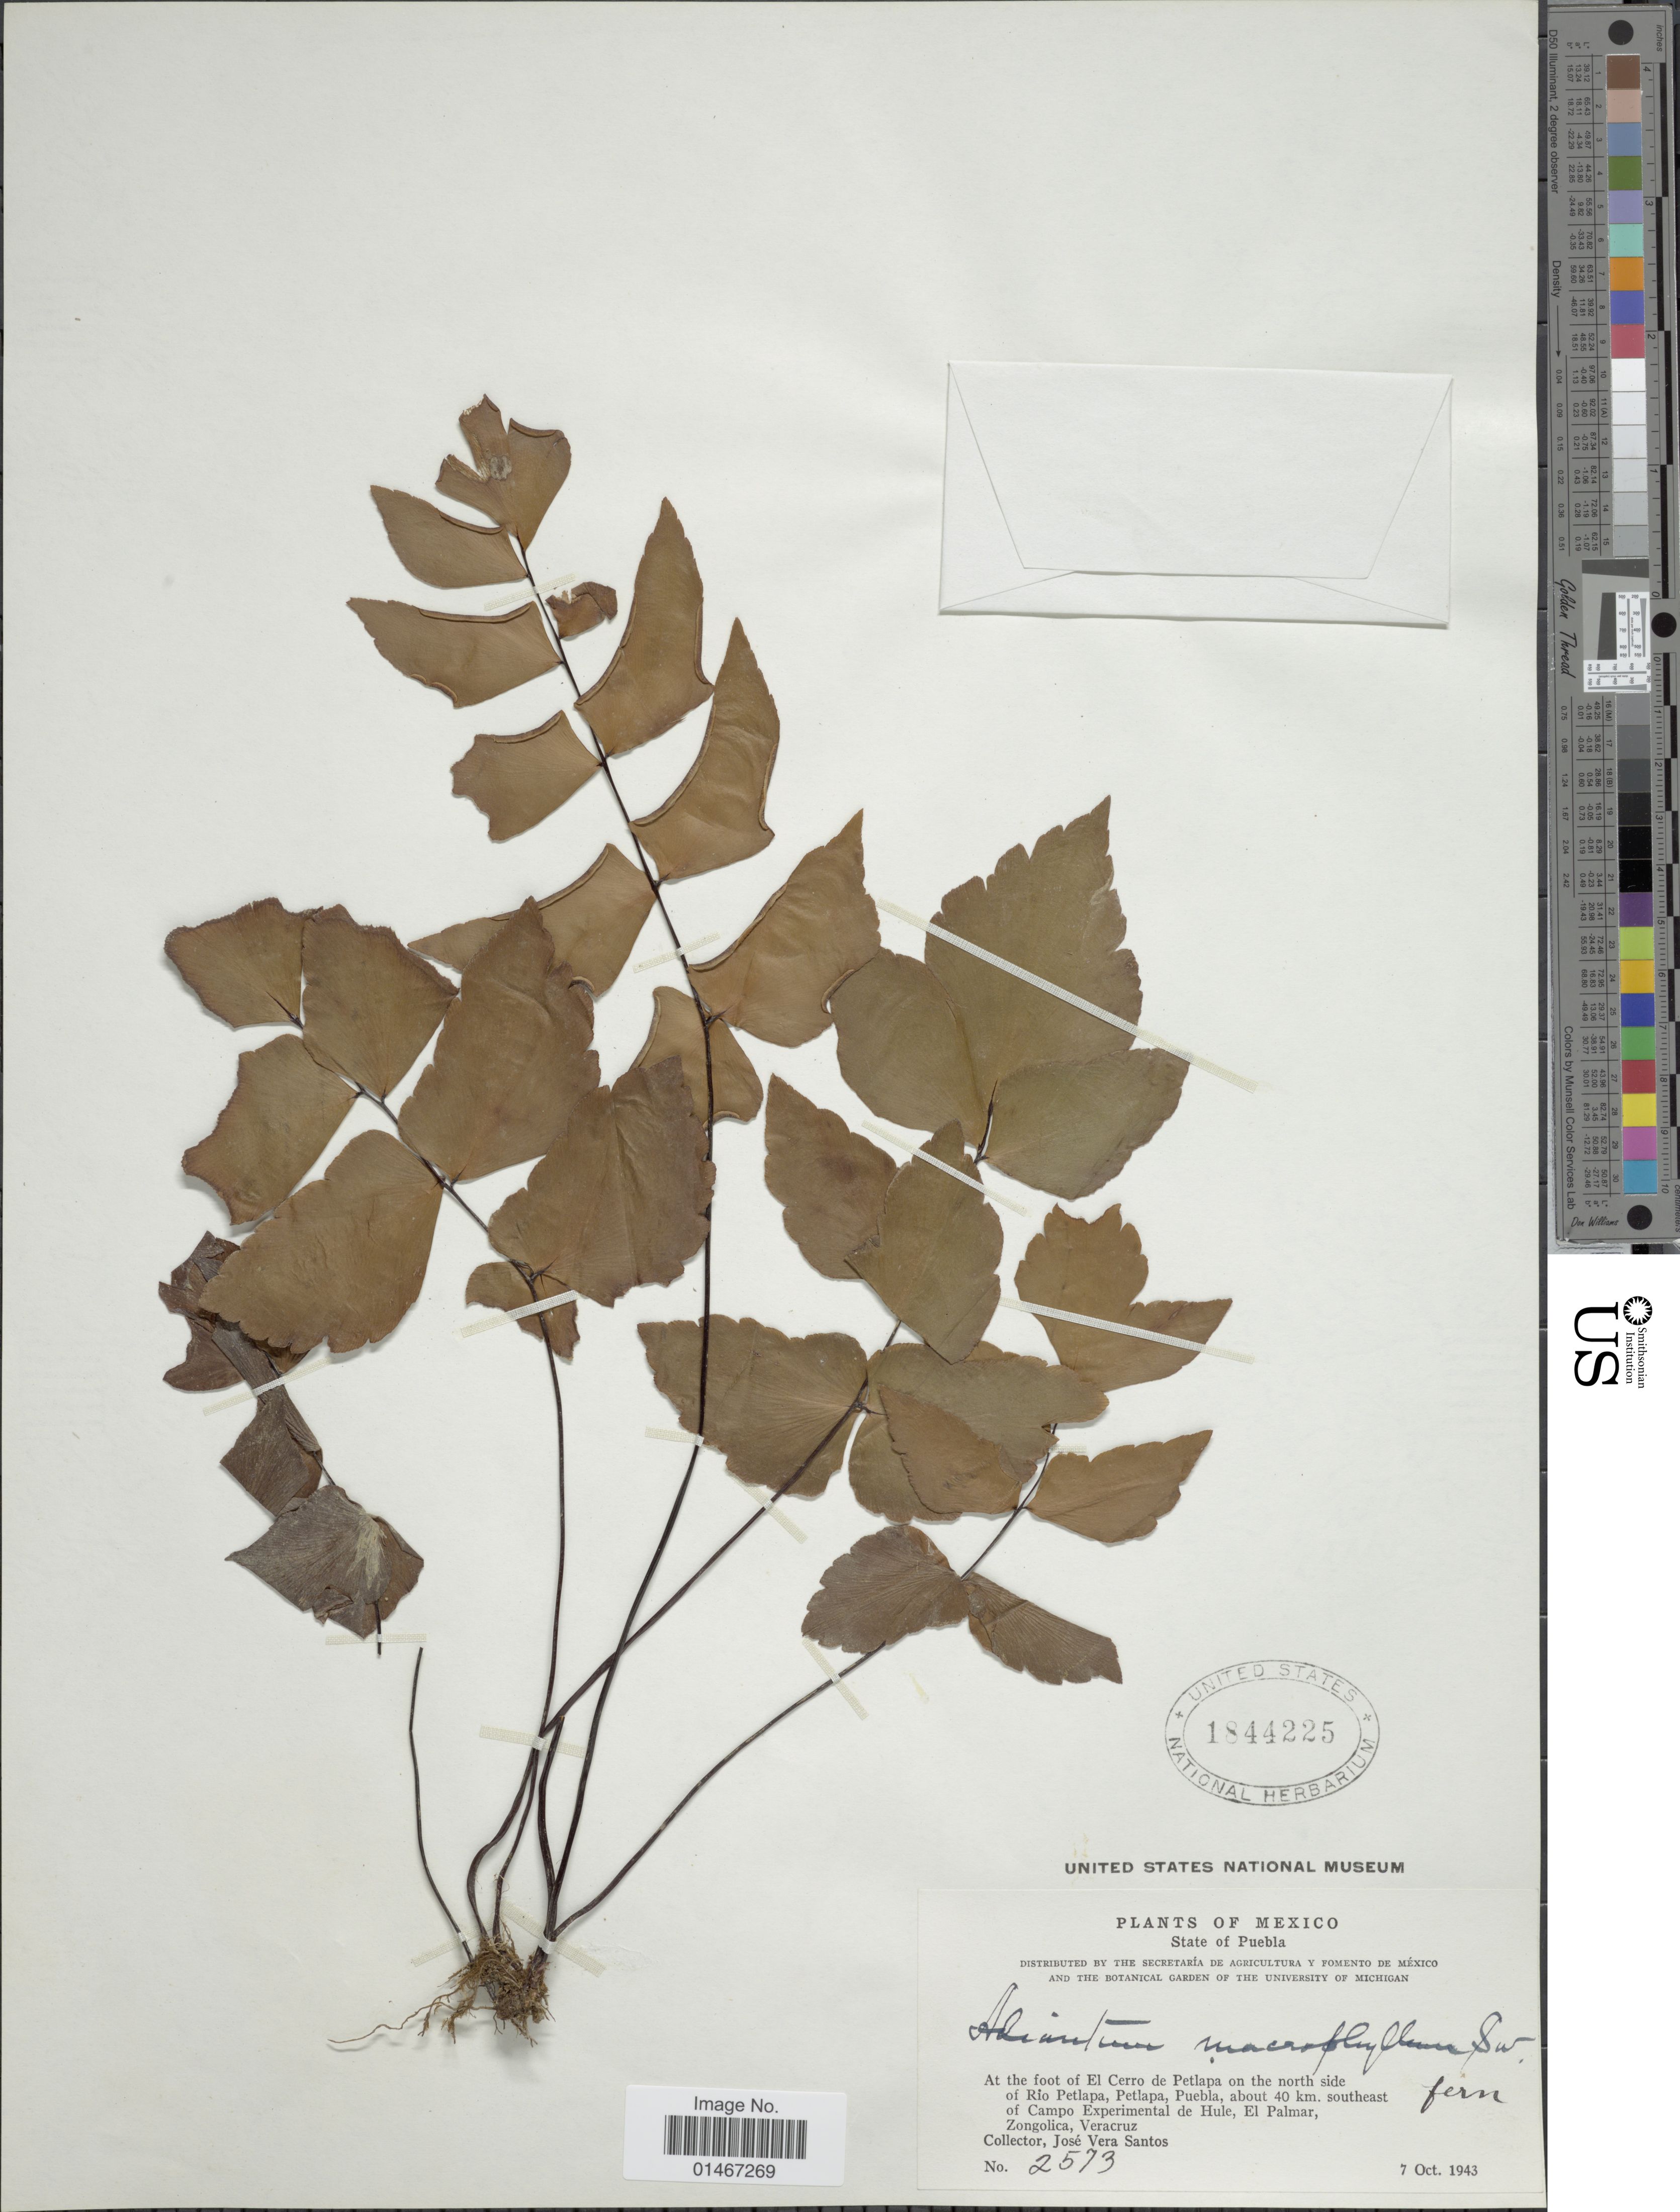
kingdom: Plantae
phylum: Tracheophyta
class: Polypodiopsida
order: Polypodiales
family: Pteridaceae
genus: Adiantum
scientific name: Adiantum macrophyllum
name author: Sw.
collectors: J. V. Santos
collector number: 2573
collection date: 1943-10-07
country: Mexico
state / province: Puebla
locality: State of Puebla. At the foot of El Cerro de Petlapa on the north side of Rio Petlapa, Petlapa, Puebla, about 40 km. southeast of Campo Experimental de Hule, El Palmar, Zongolica, Veracruz.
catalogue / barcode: US 1844225